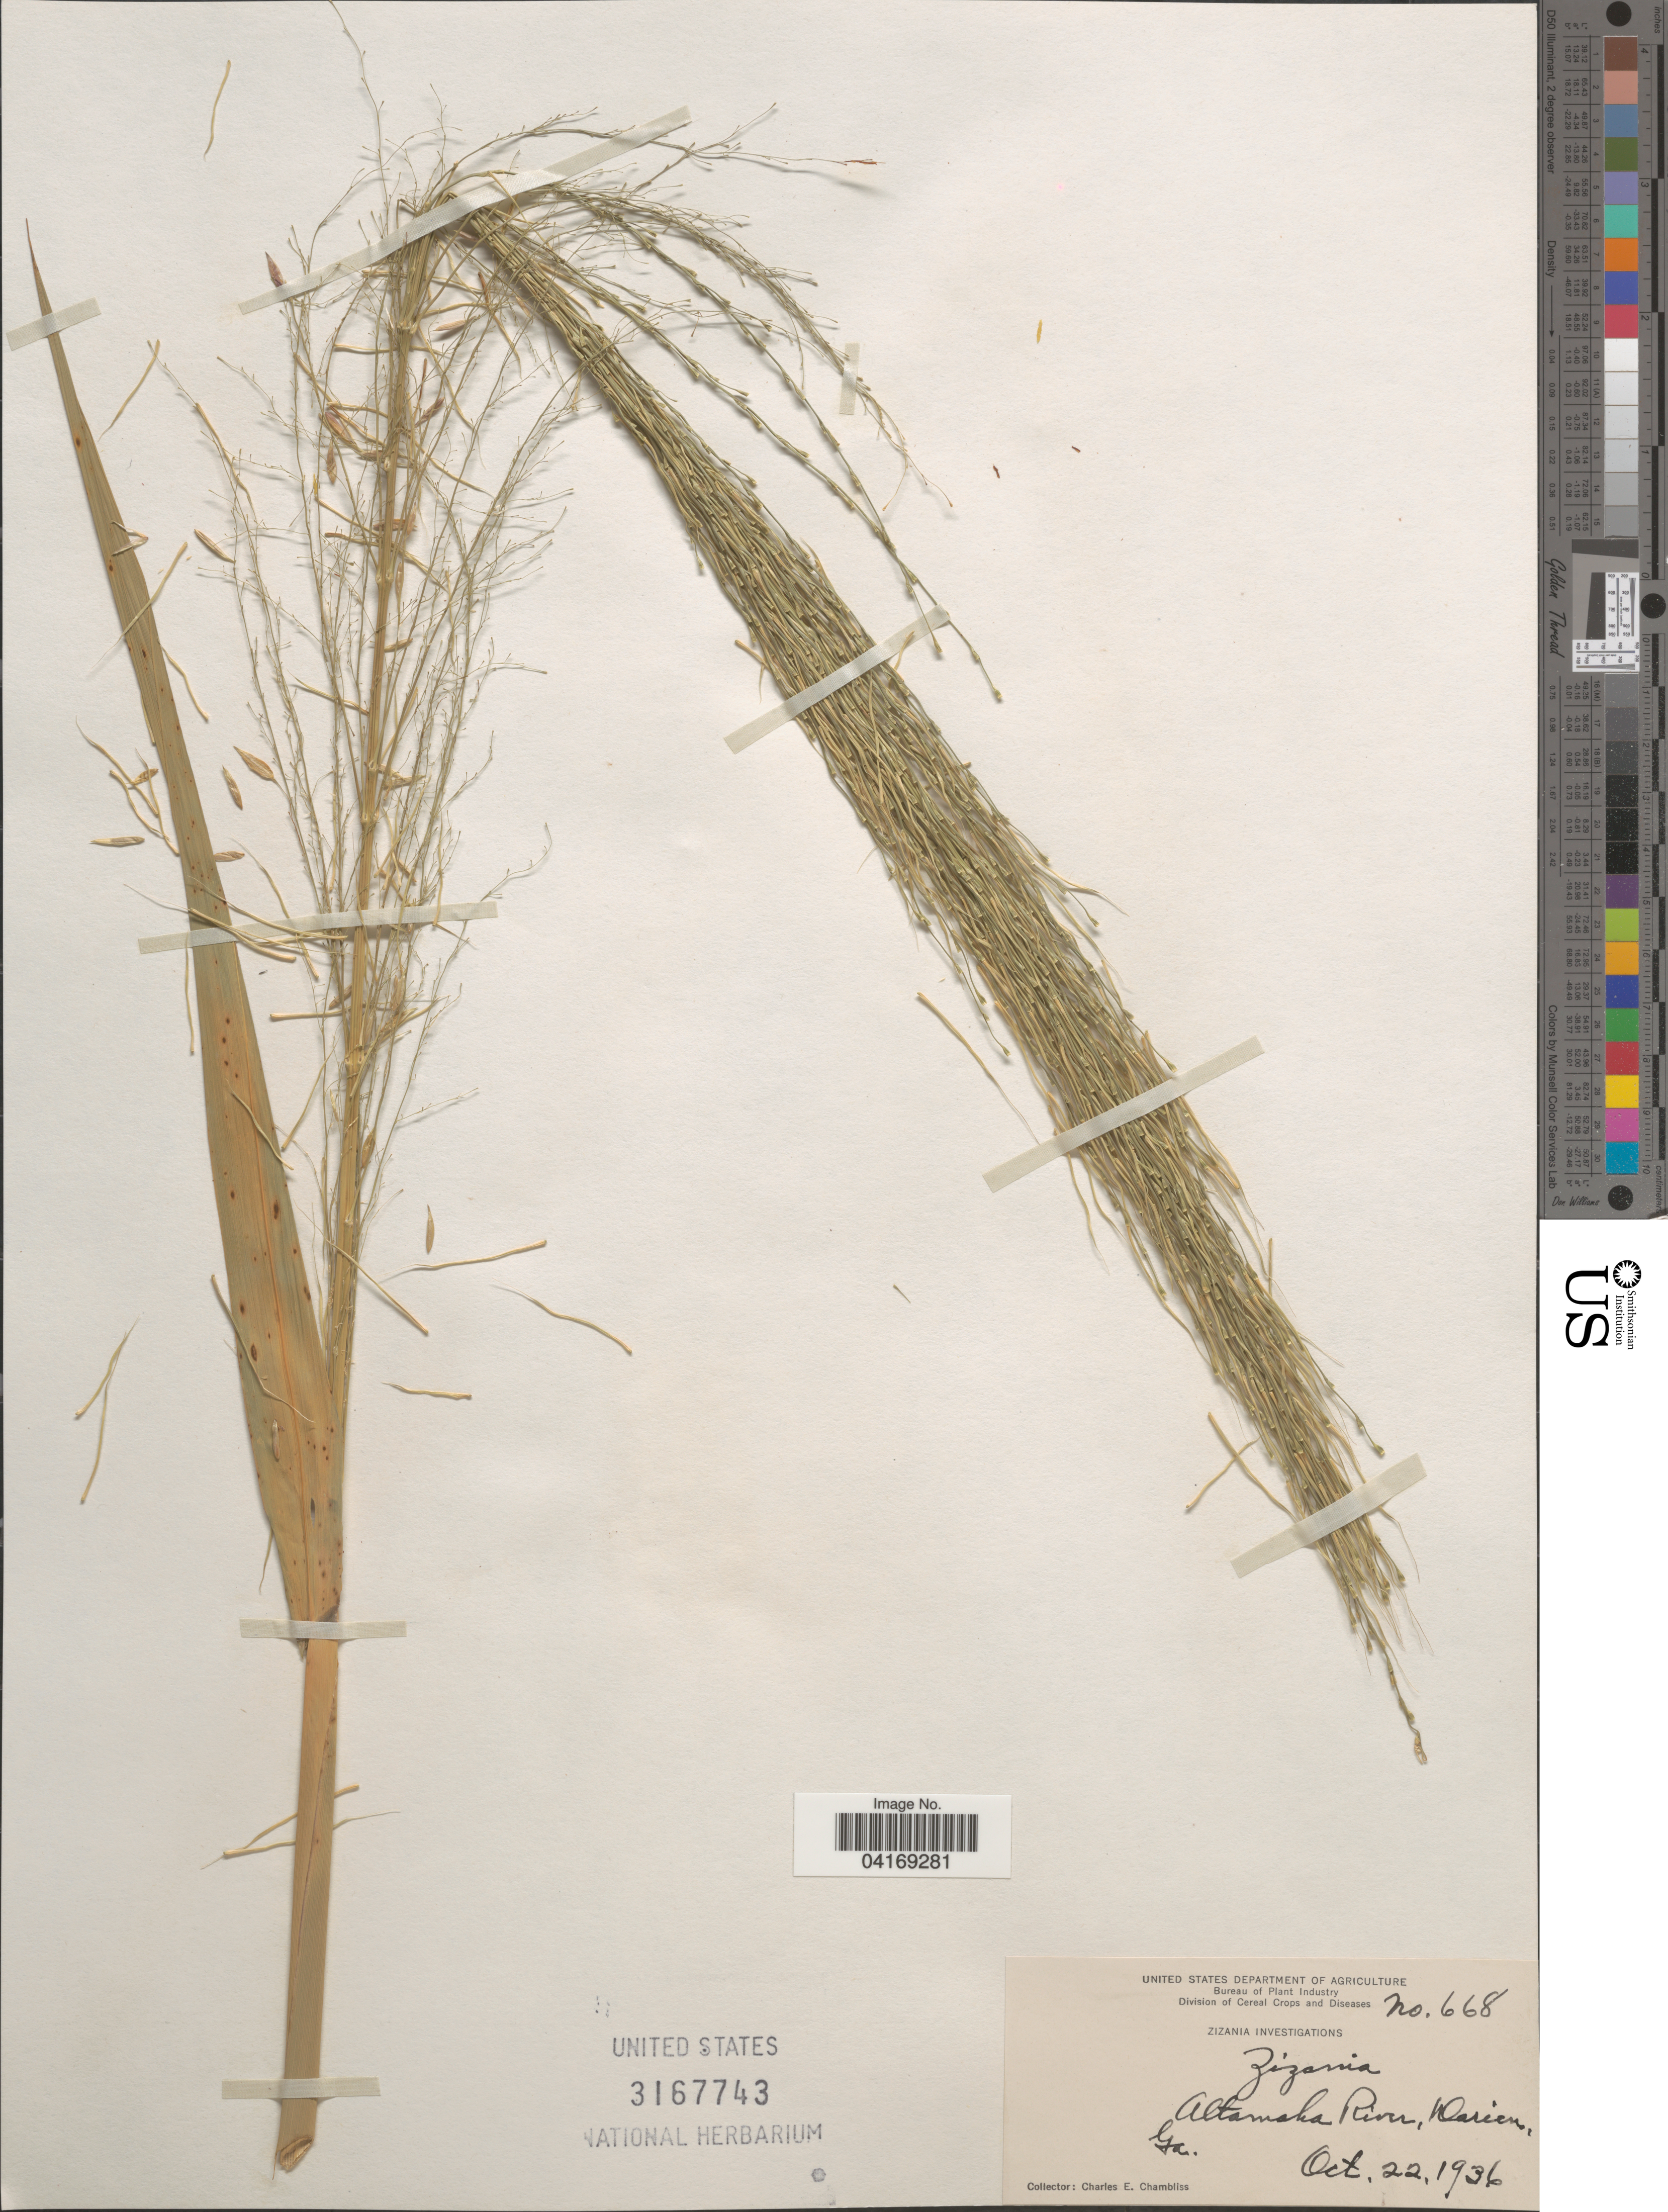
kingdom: Plantae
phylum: Tracheophyta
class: Liliopsida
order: Poales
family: Poaceae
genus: Zizania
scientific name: Zizania sp.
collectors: C. Chambliss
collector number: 668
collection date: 1936-10-22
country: United States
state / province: Georgia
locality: Altamaha River, Darien.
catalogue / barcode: US 3167743